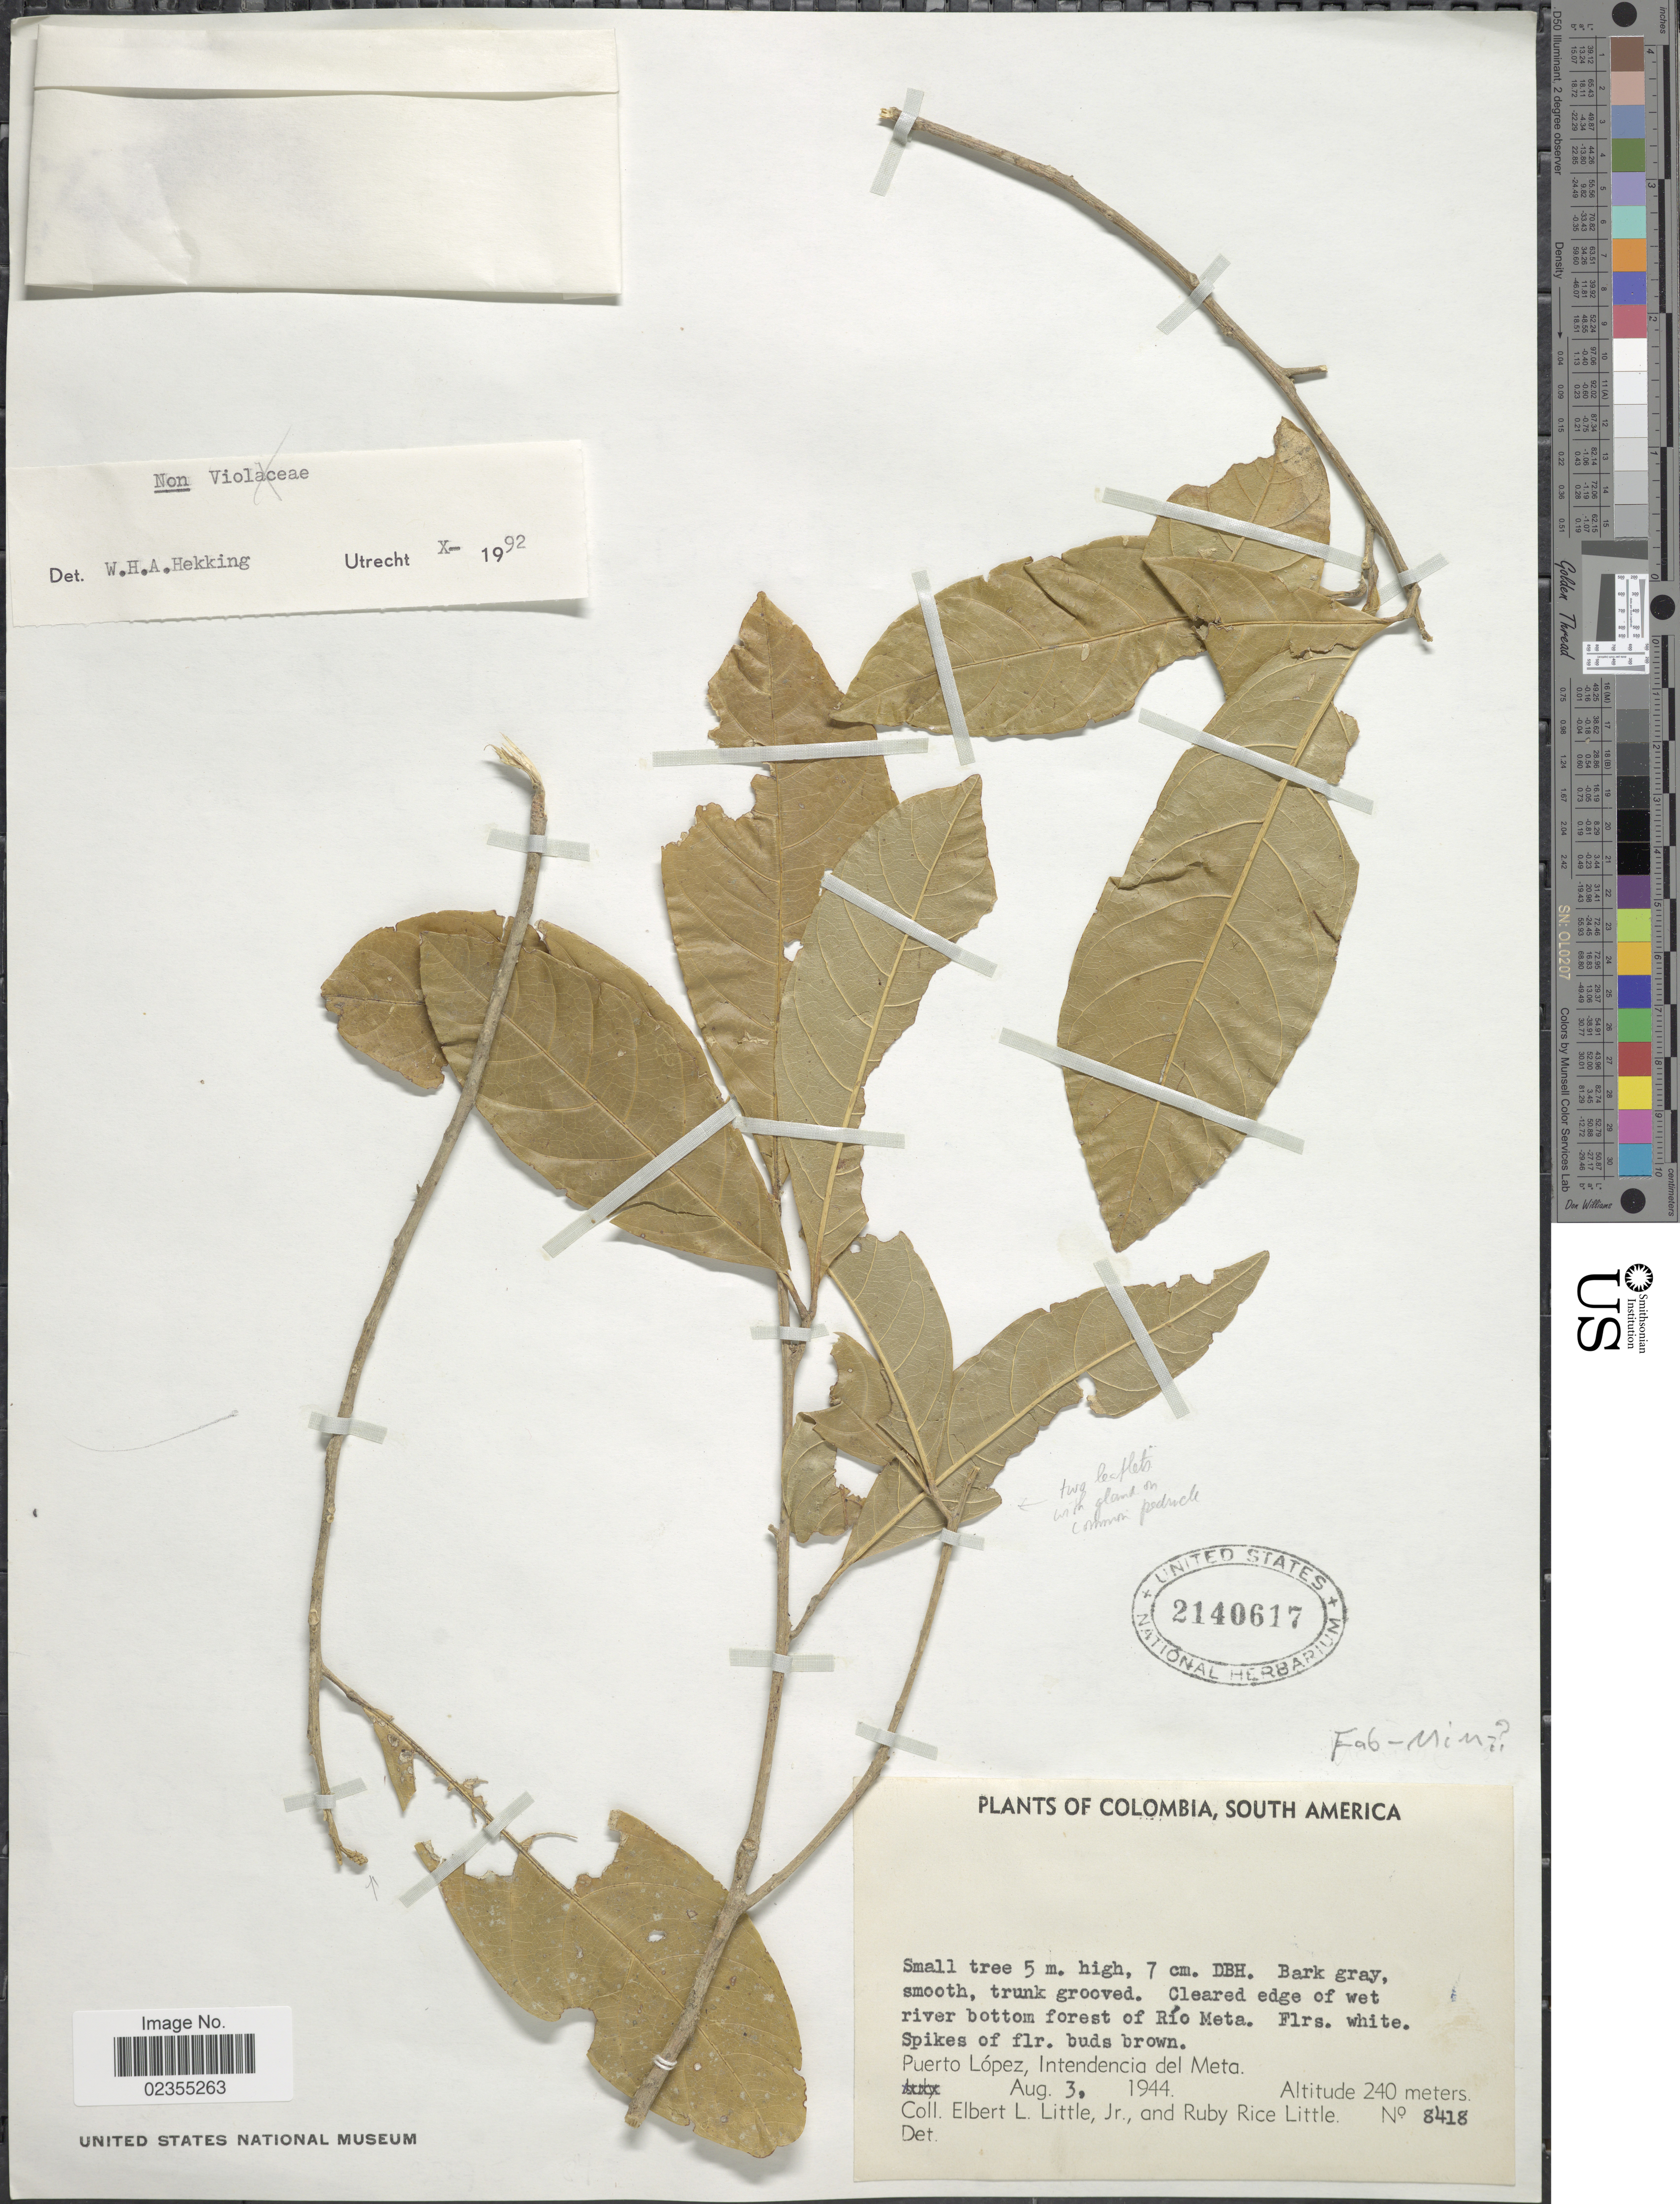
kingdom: Plantae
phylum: Tracheophyta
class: Magnoliopsida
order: Sapindales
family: Sapindaceae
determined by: Londoño-Echeverri, Y.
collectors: E. L. Little & R. R. Little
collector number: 8418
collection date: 1944-08-03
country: Colombia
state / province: Meta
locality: Cleared edge of wet river bottom forest of Río Meta. Puerto López, Intendencia del Meta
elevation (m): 240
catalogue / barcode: US 2140617